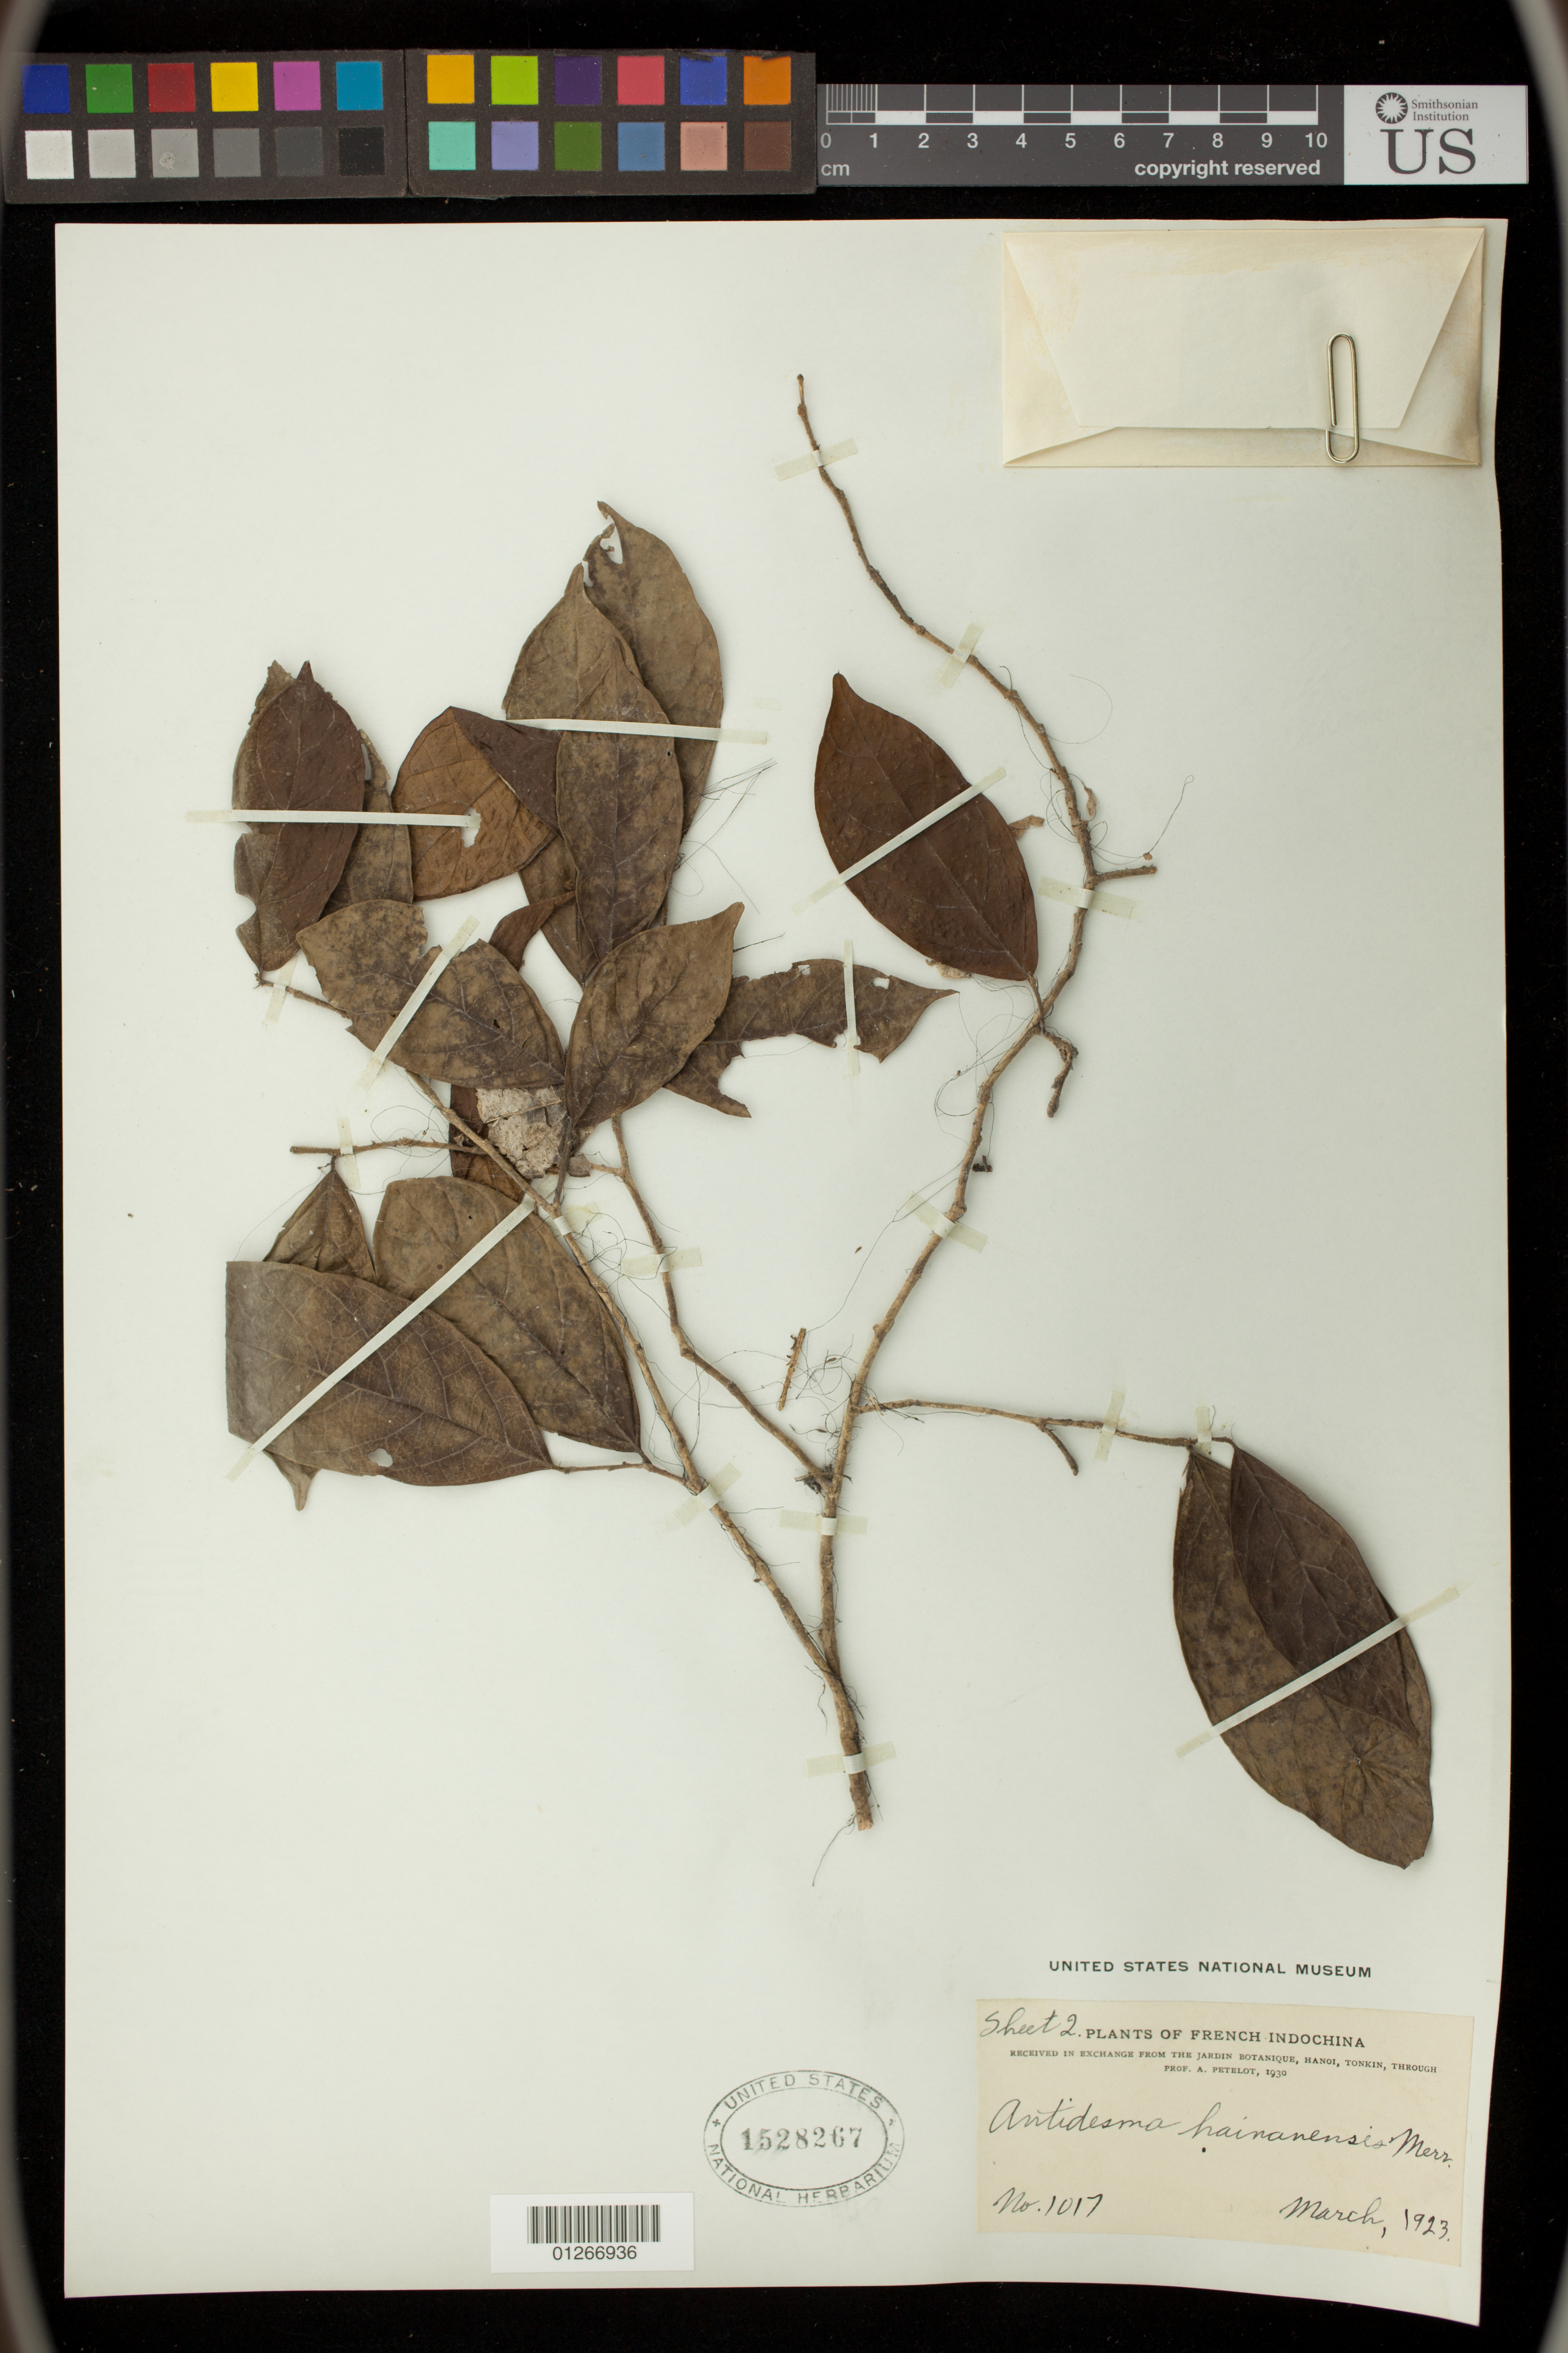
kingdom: Plantae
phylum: Tracheophyta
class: Magnoliopsida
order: Malpighiales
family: Phyllanthaceae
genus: Antidesma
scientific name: Antidesma hainanense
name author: Merr.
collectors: P. A. Pételot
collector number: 1017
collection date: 1923-03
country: Vietnam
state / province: Phu Tho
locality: Phu Tho forest.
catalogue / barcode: US 1528267